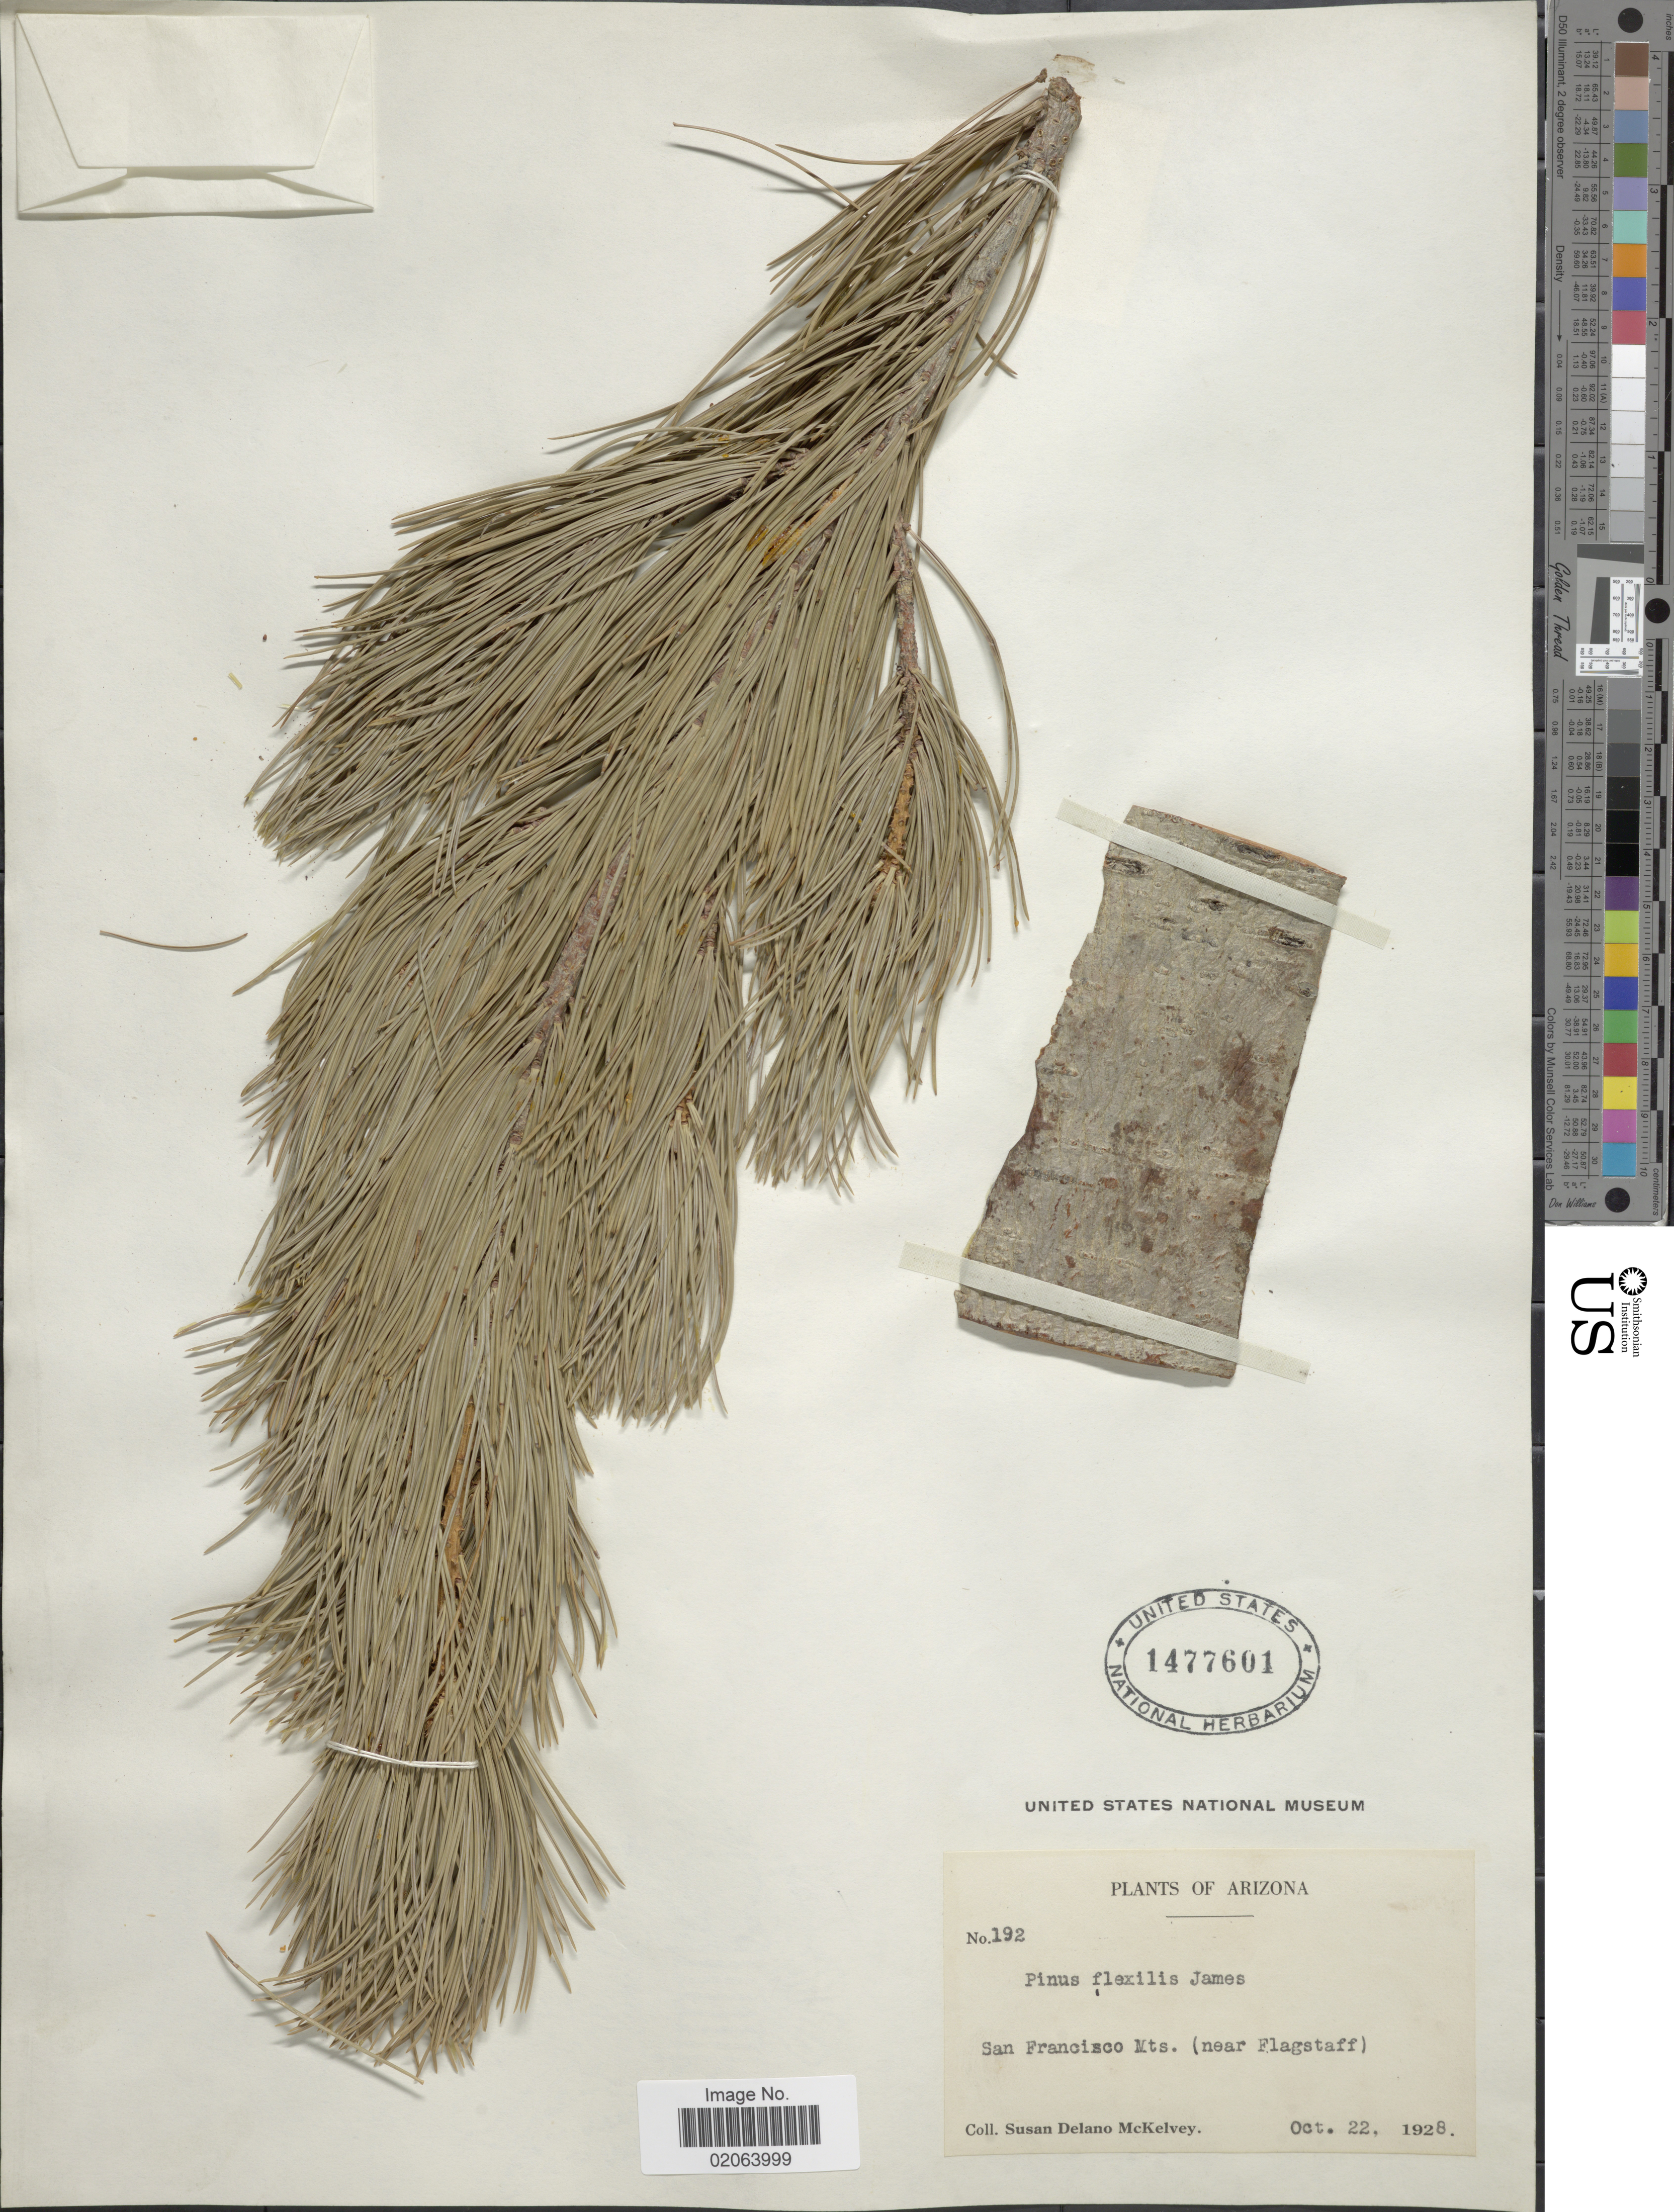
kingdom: Plantae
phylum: Tracheophyta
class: Pinopsida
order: Pinales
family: Pinaceae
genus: Pinus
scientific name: Pinus flexilis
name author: E. James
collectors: S. A. McKelvey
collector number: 192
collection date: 1928-10-22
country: United States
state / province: Arizona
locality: San Francisco Mts. (near Flagstaff)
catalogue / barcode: US 1477601